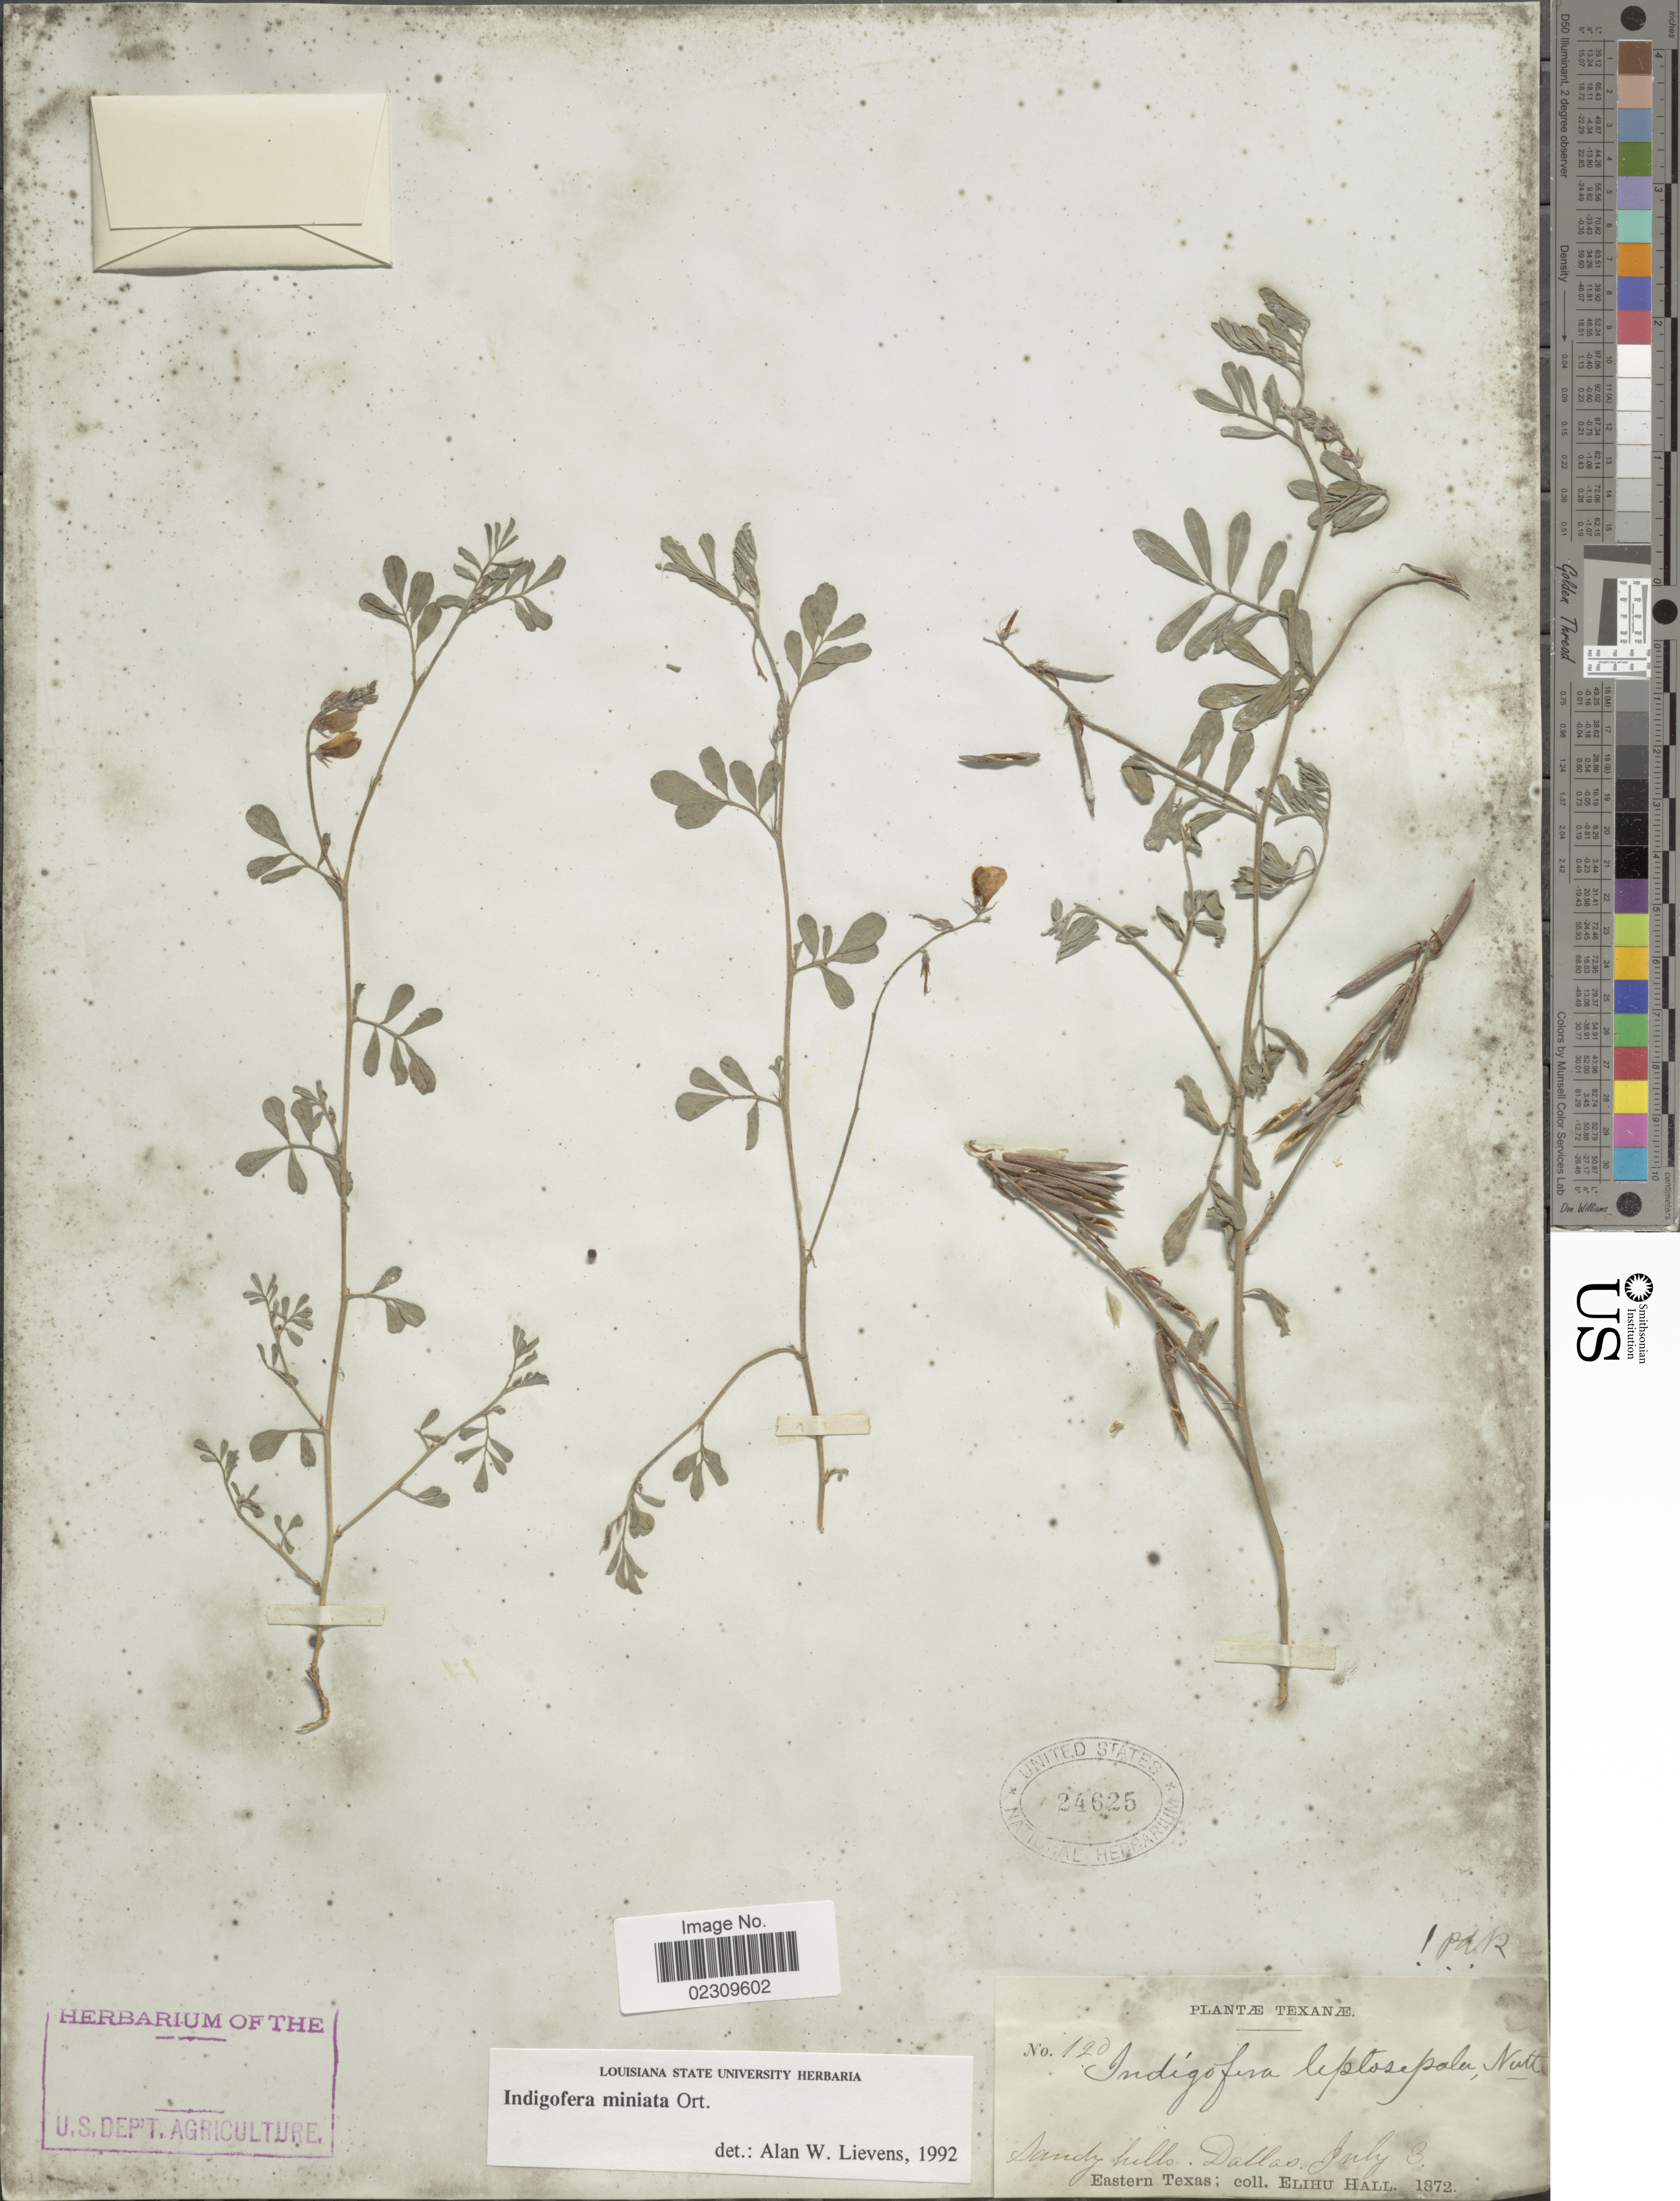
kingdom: Plantae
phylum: Tracheophyta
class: Magnoliopsida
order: Fabales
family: Fabaceae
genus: Indigofera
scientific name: Indigofera miniata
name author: Orteg.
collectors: E. Hall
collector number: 120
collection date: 1872-07-03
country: United States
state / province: Texas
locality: Texanæ. Sandy hills, Dallas. Eastern Texas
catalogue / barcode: US 24625